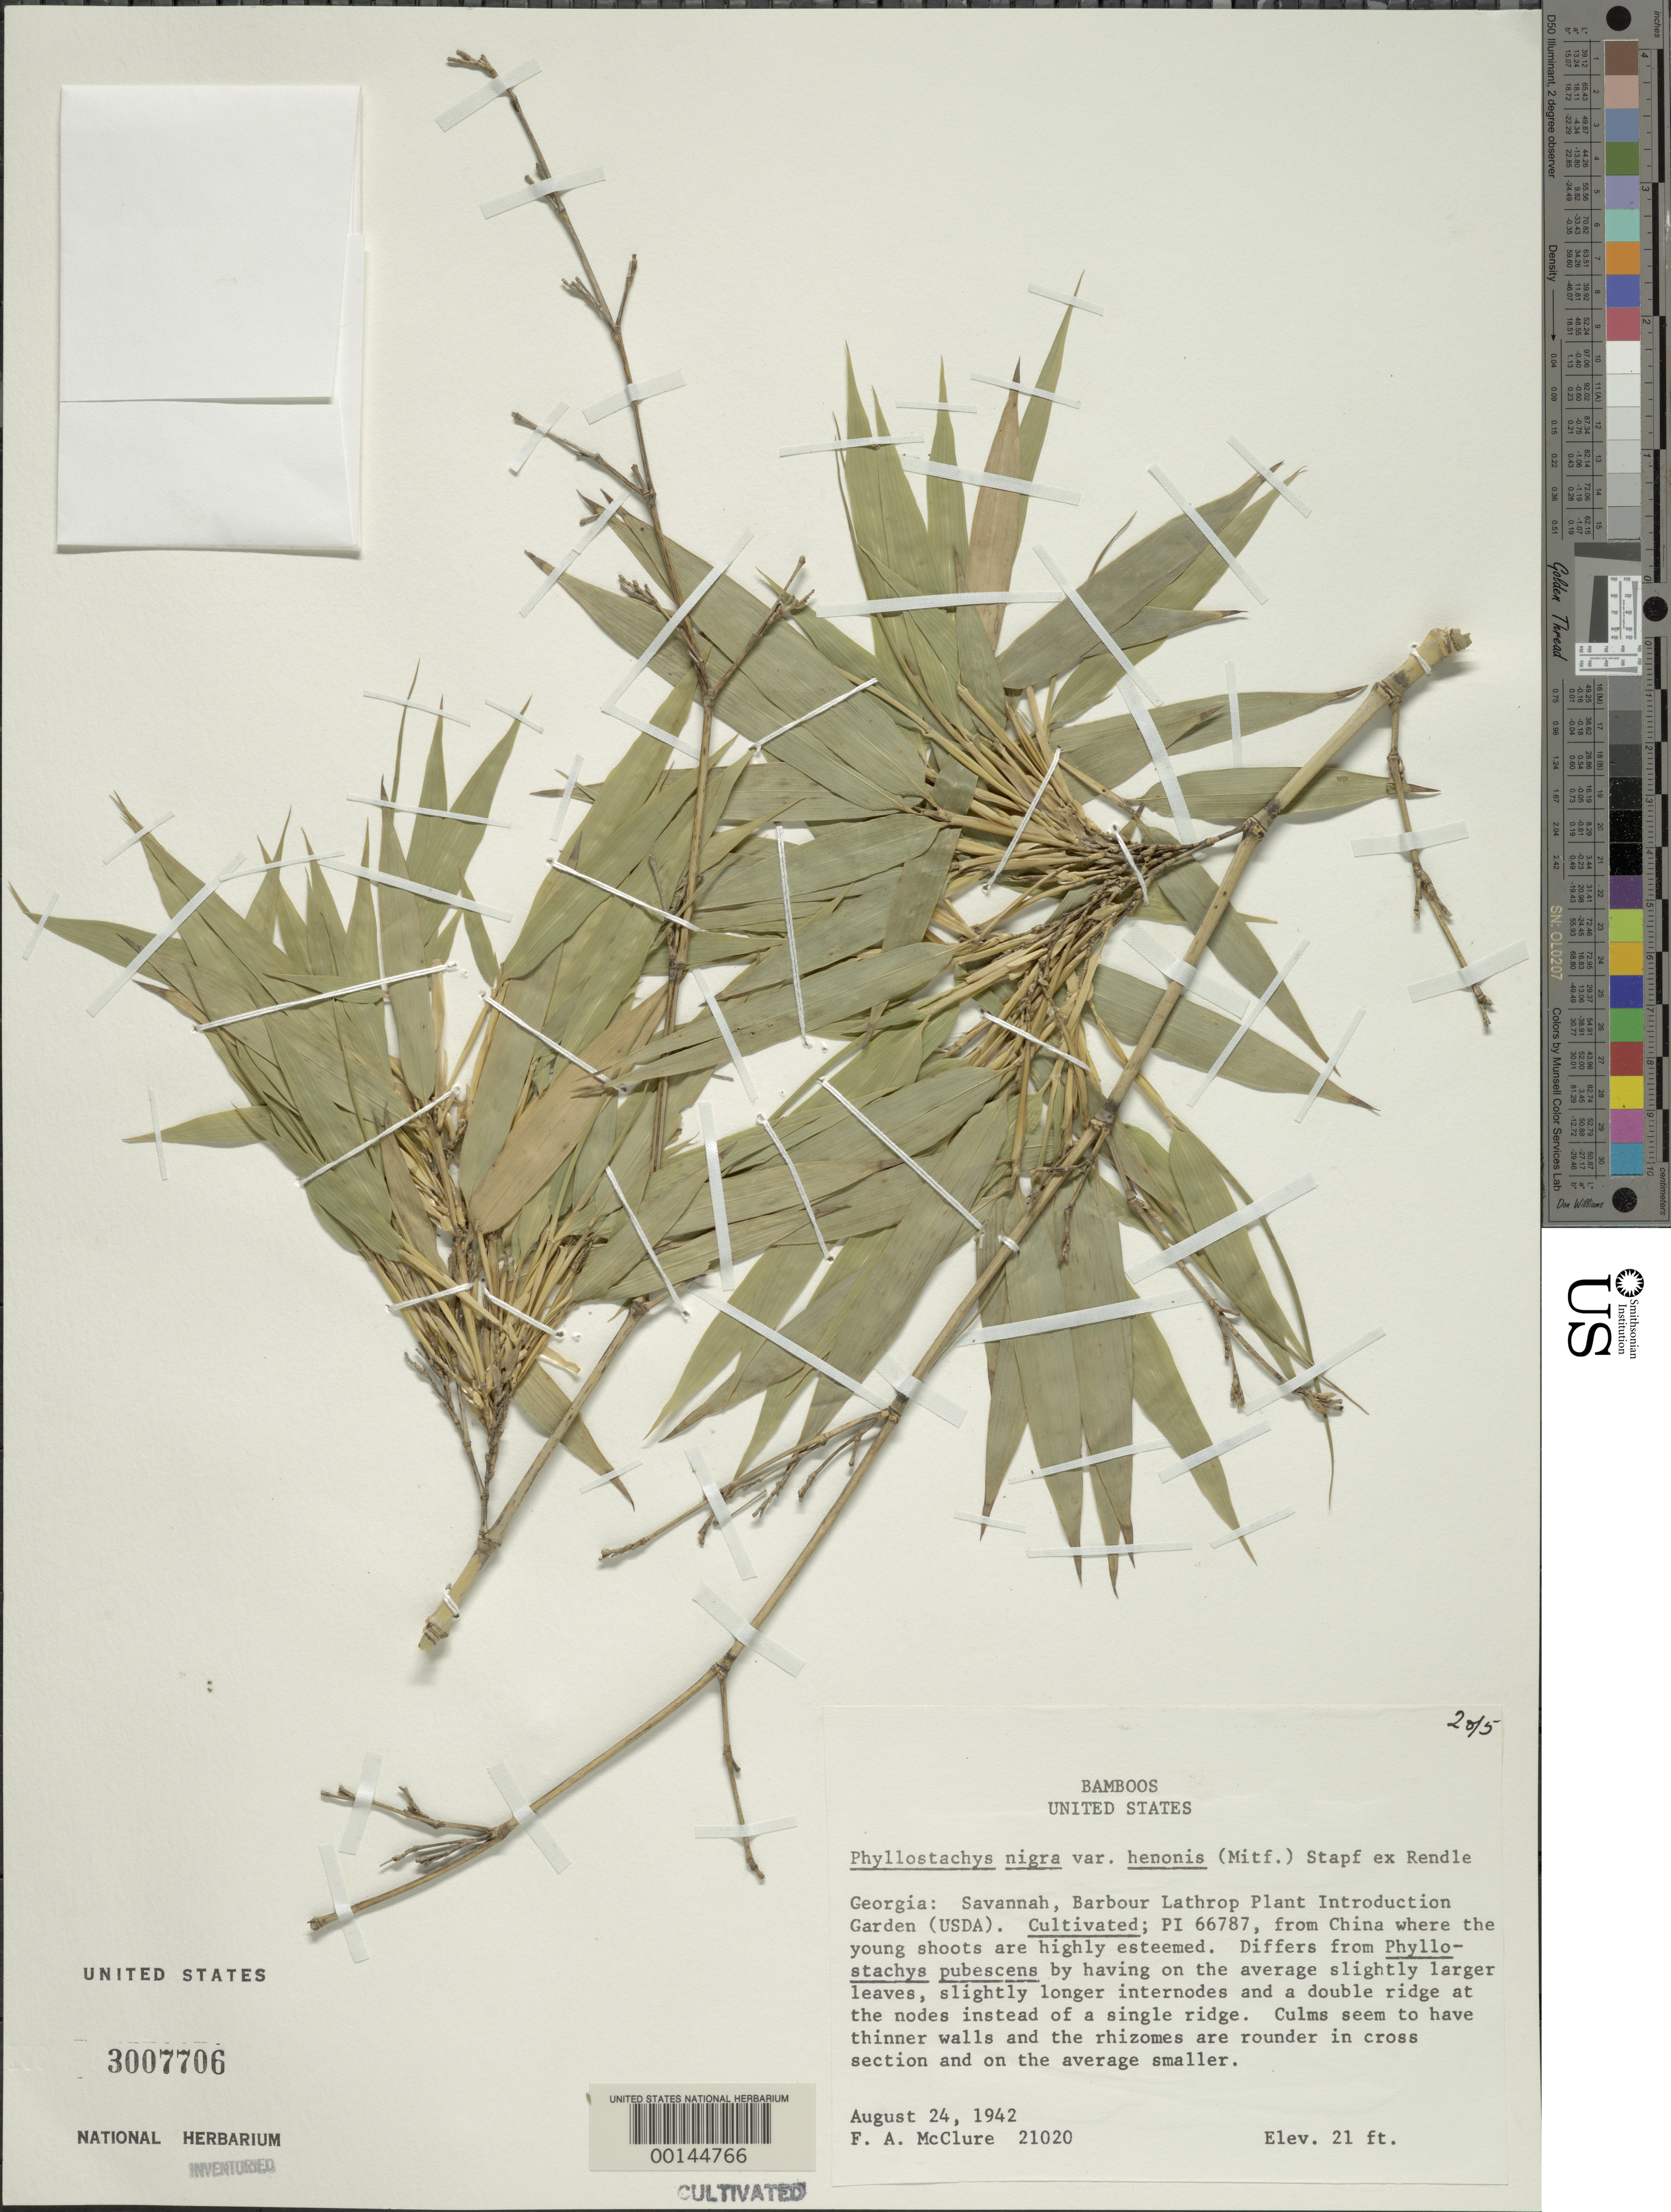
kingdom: Plantae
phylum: Tracheophyta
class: Liliopsida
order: Poales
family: Poaceae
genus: Phyllostachys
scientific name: Phyllostachys nigra var. henonis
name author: (Mitford) Stapf ex Rendle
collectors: F. A. McClure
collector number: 21020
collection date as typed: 24 Aug 1942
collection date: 1942-08-24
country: United States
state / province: Georgia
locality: Savannah, barbour lathrop p.i. garden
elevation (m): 6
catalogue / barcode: US 3007706